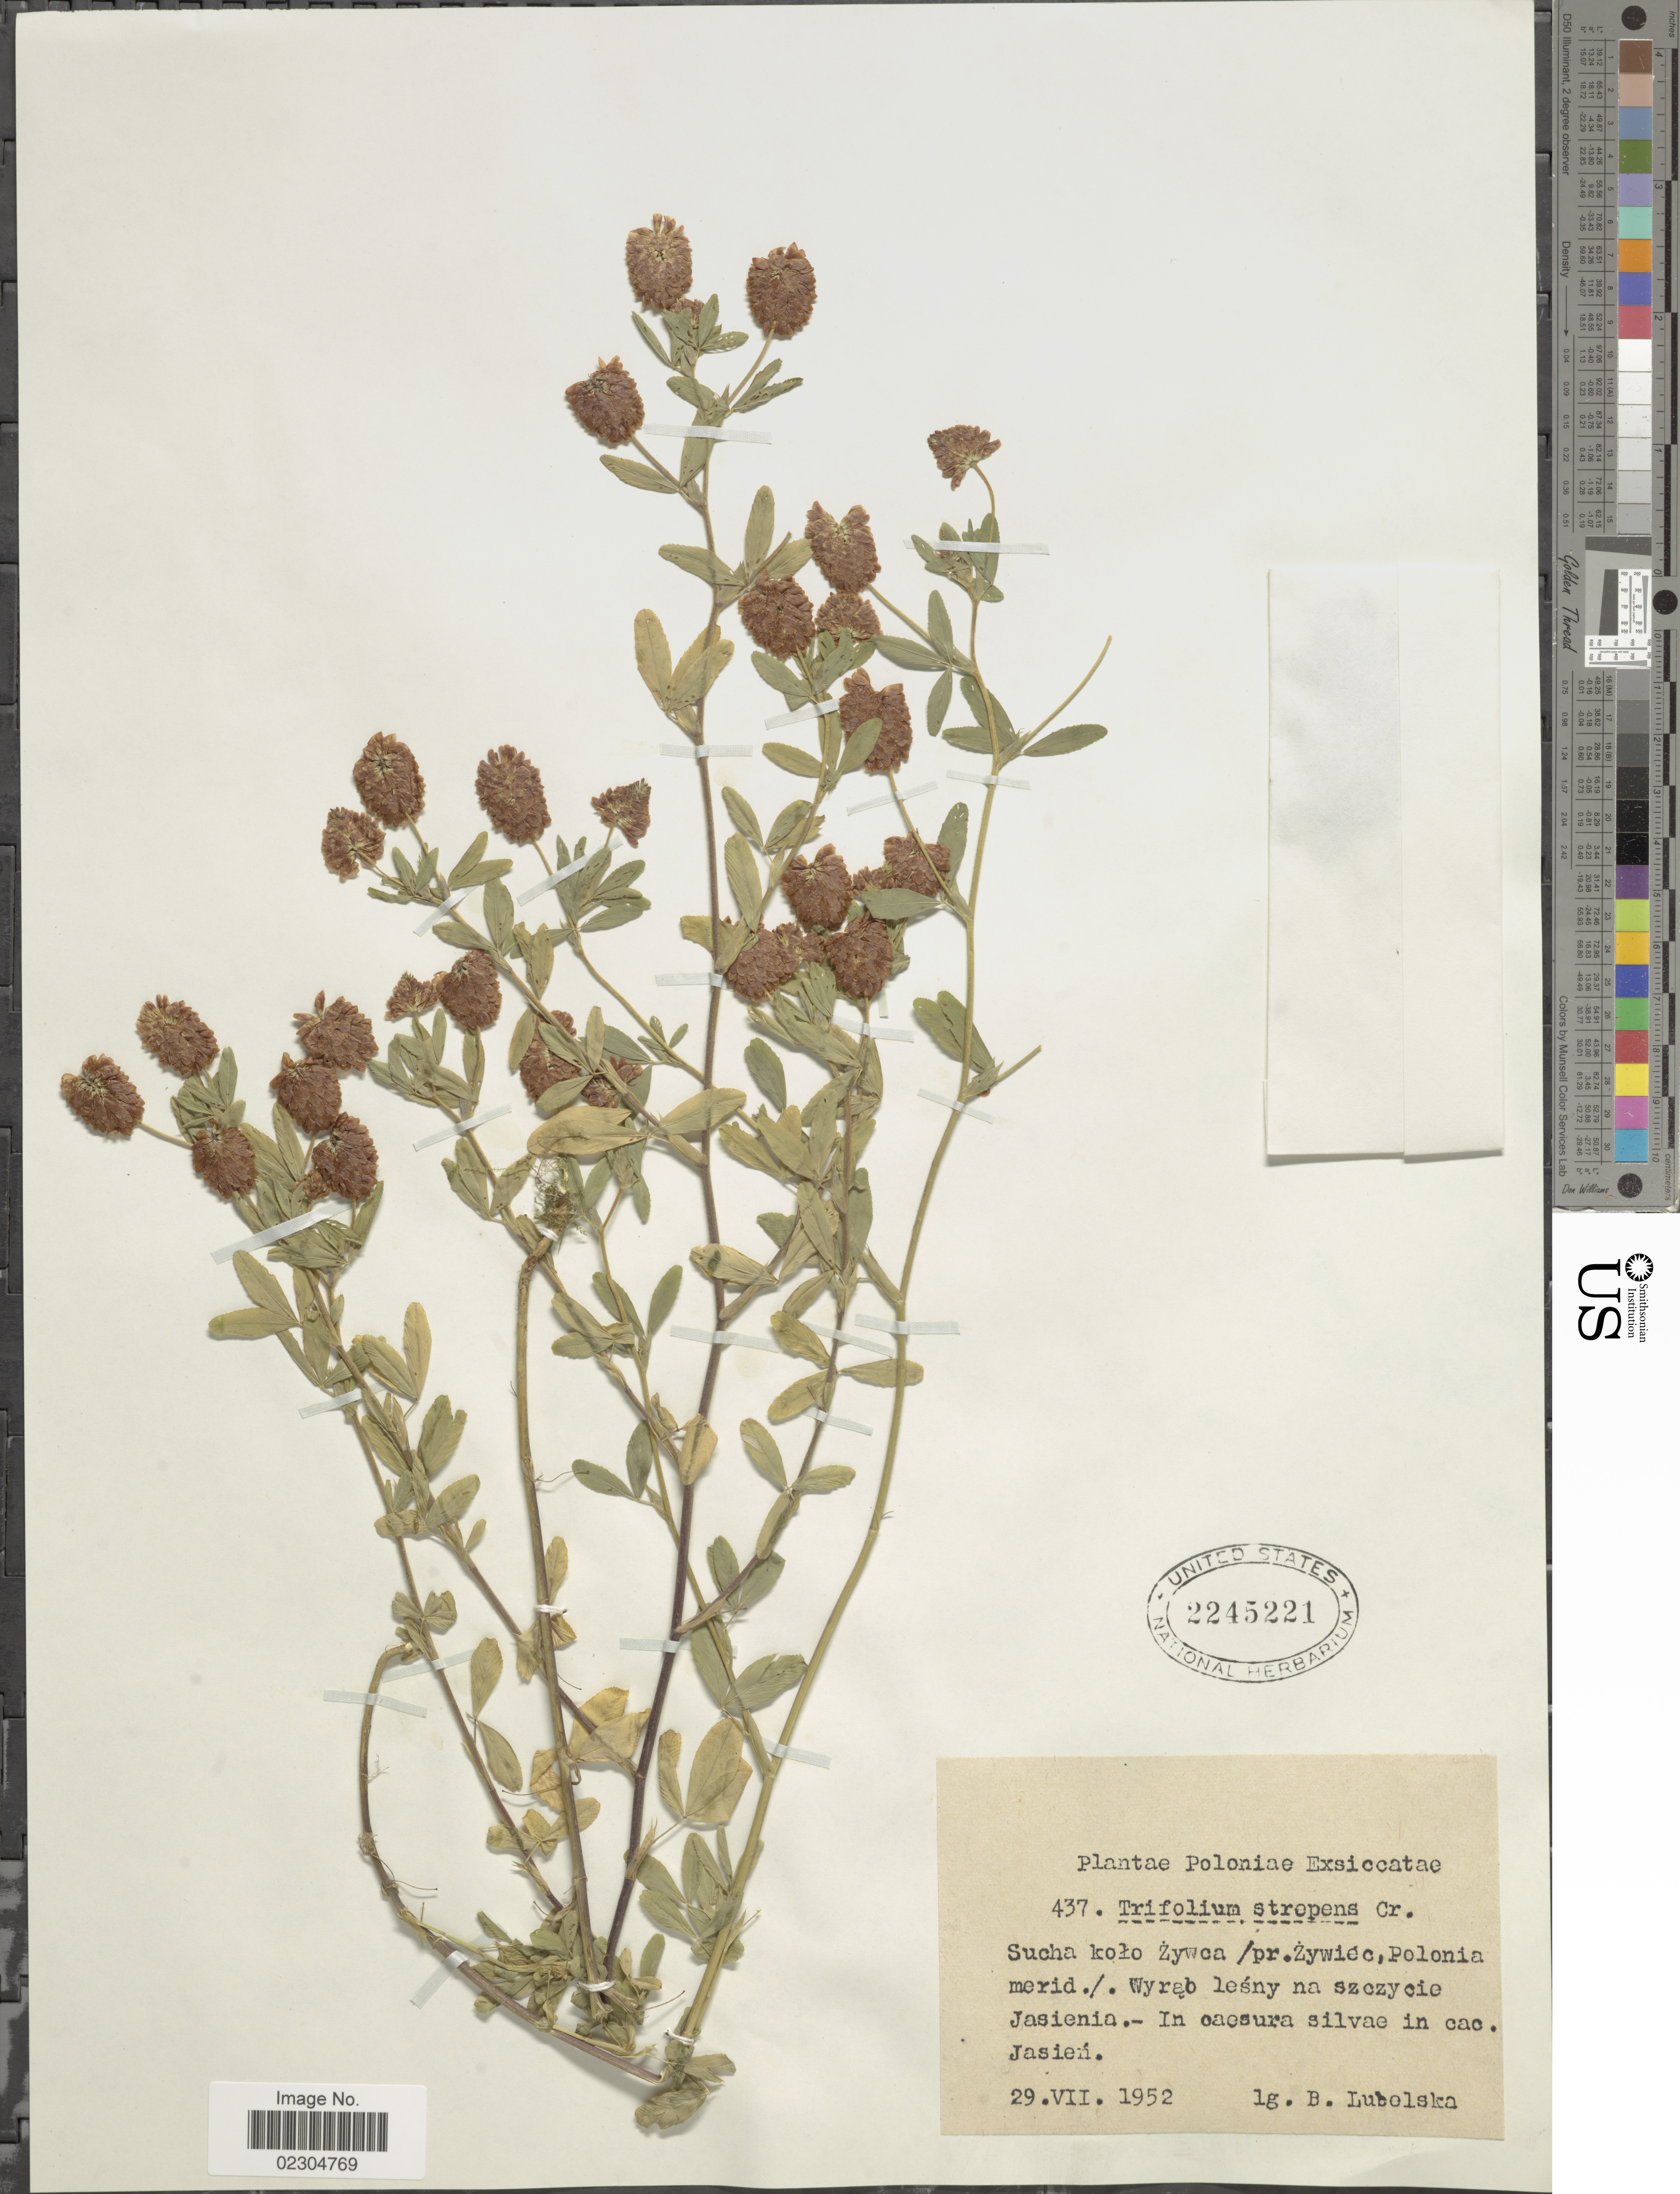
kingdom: Plantae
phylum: Tracheophyta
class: Magnoliopsida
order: Fabales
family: Fabaceae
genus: Trifolium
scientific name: Trifolium strepens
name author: Crantz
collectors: B. Lubelska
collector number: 437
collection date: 1952-07-29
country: Poland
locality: Sucha kolo Zywca /pr. Zywiec, Polonia merid./. Wyrab lesny na szezycie Jasienia.- In caesura silvae in cac. Jasien. Polonia Exsiccatae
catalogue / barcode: US 2245221